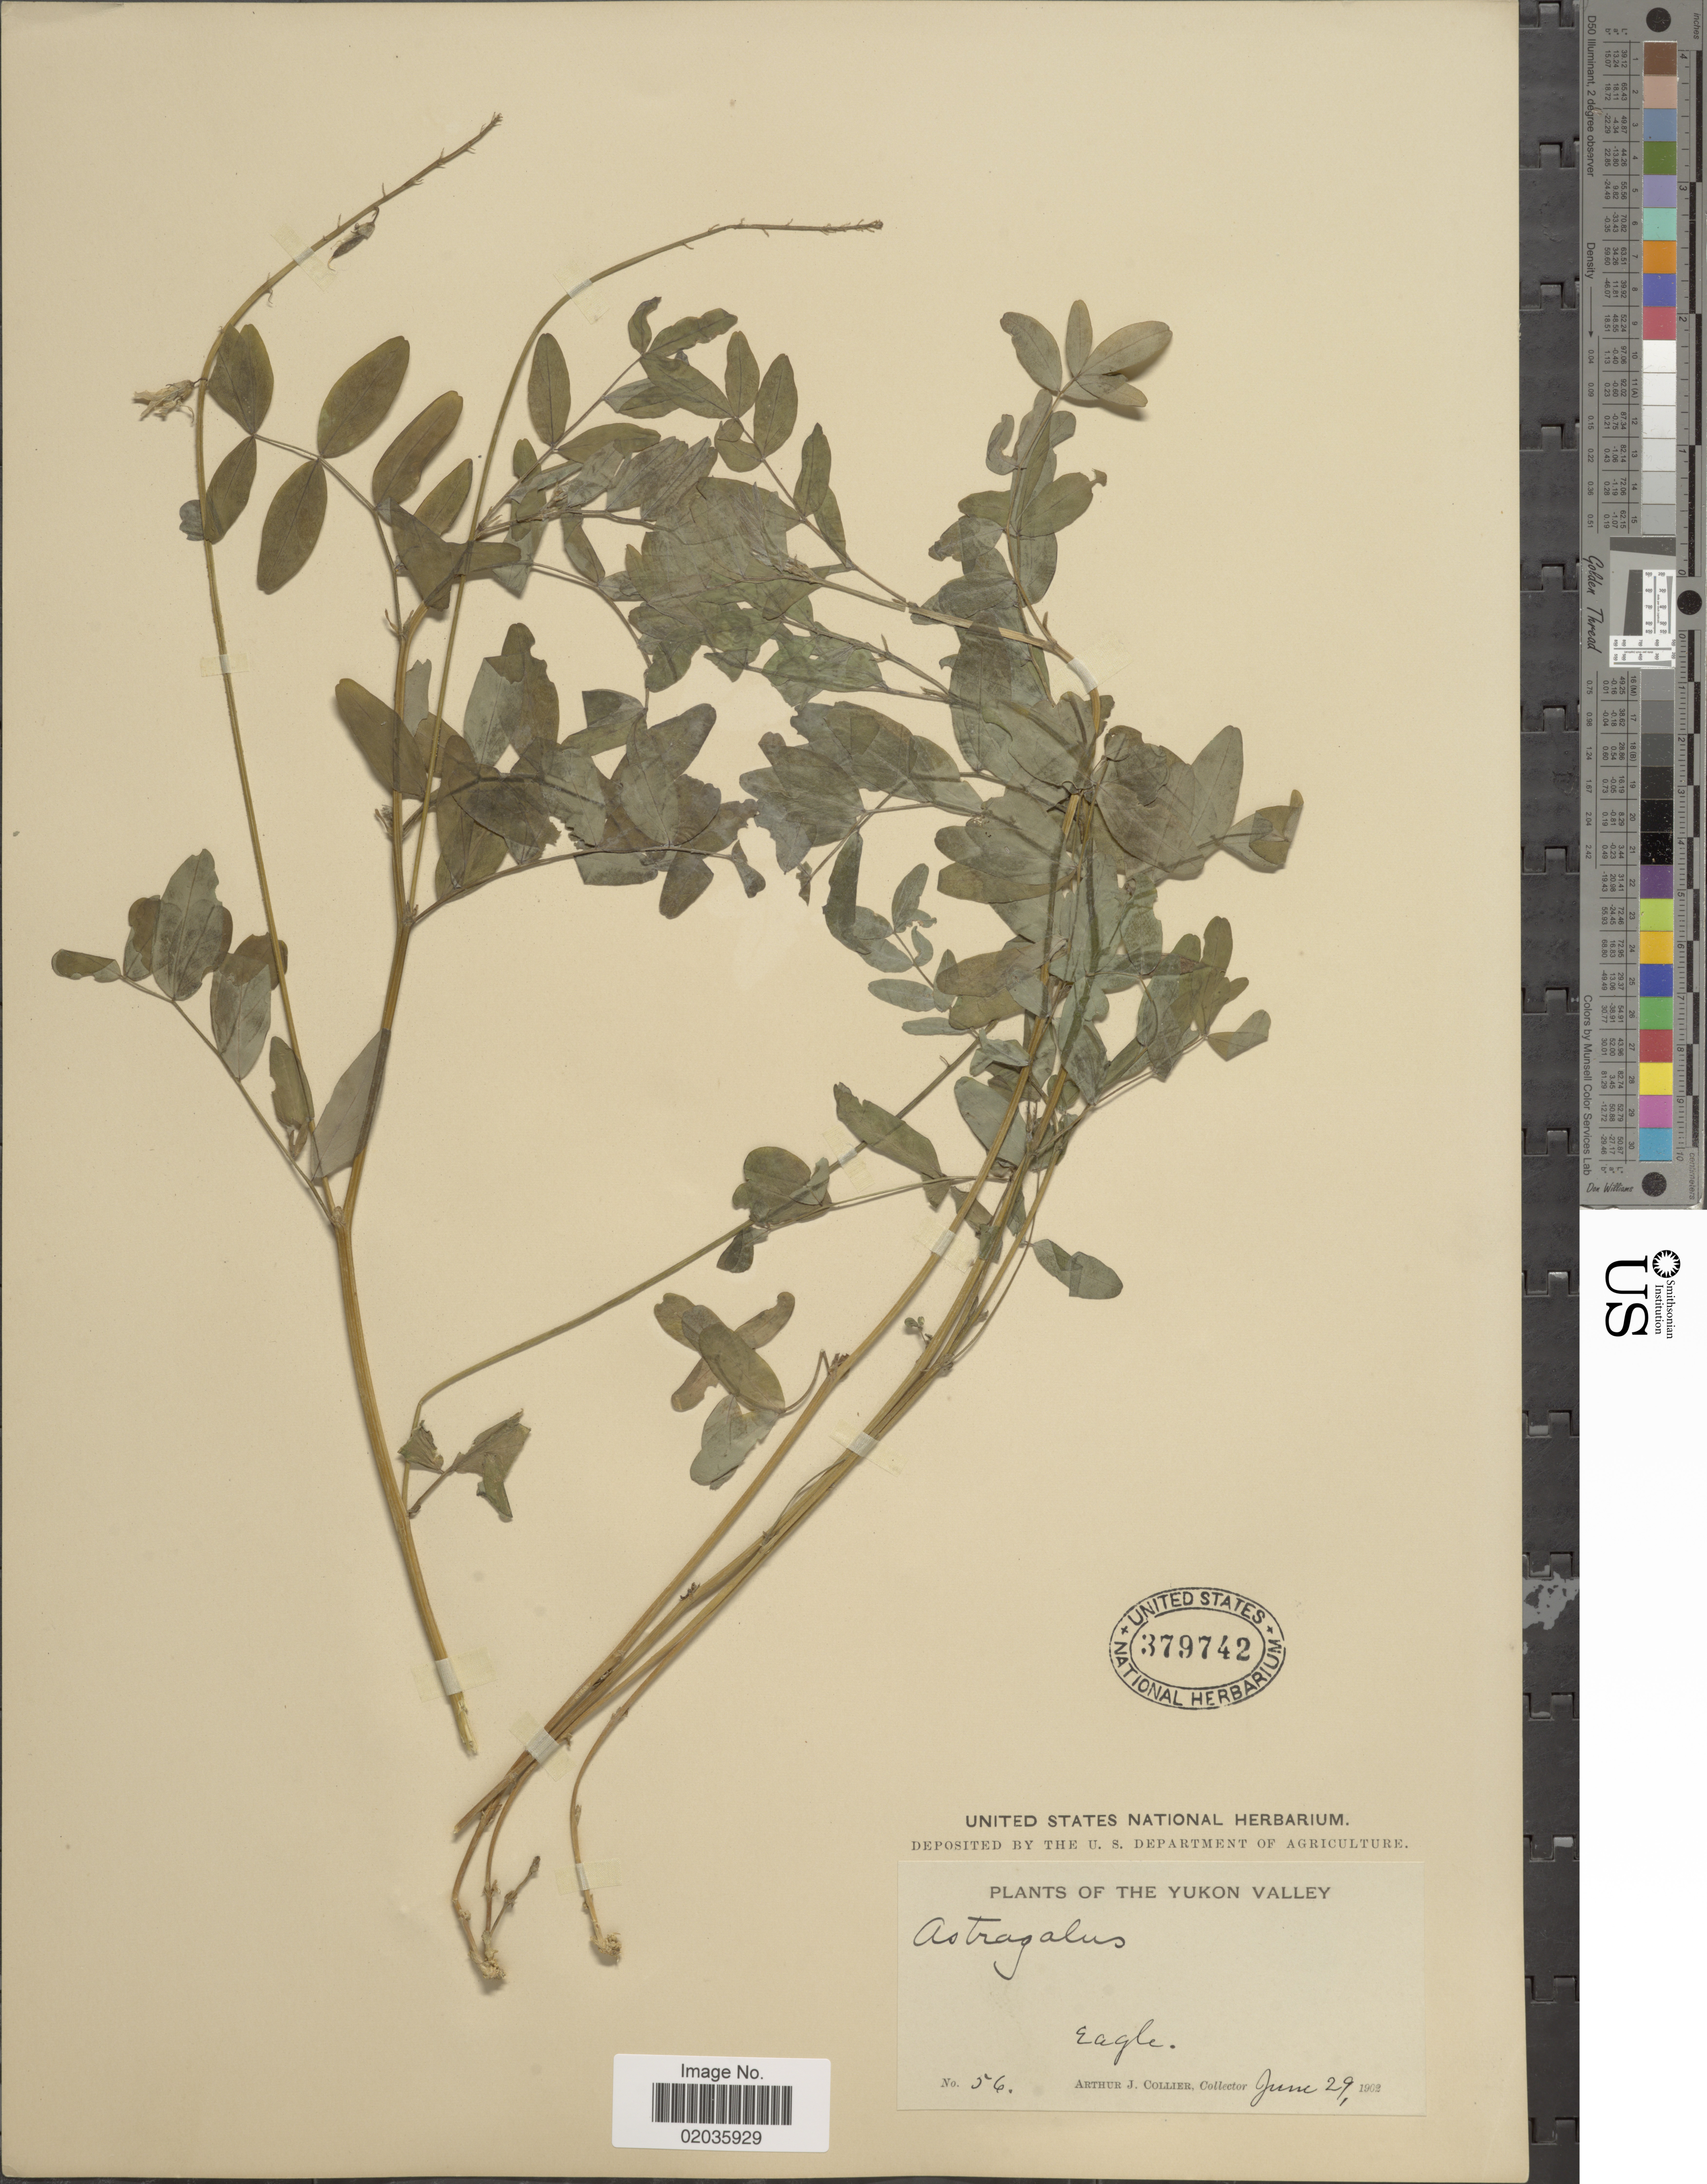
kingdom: Plantae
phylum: Tracheophyta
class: Magnoliopsida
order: Fabales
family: Fabaceae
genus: Astragalus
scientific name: Astragalus sp.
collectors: A. Collier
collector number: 56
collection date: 1802-06-29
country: Canada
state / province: Yukon Territory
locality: Yukon Valley, Eagle.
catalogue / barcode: US 379742